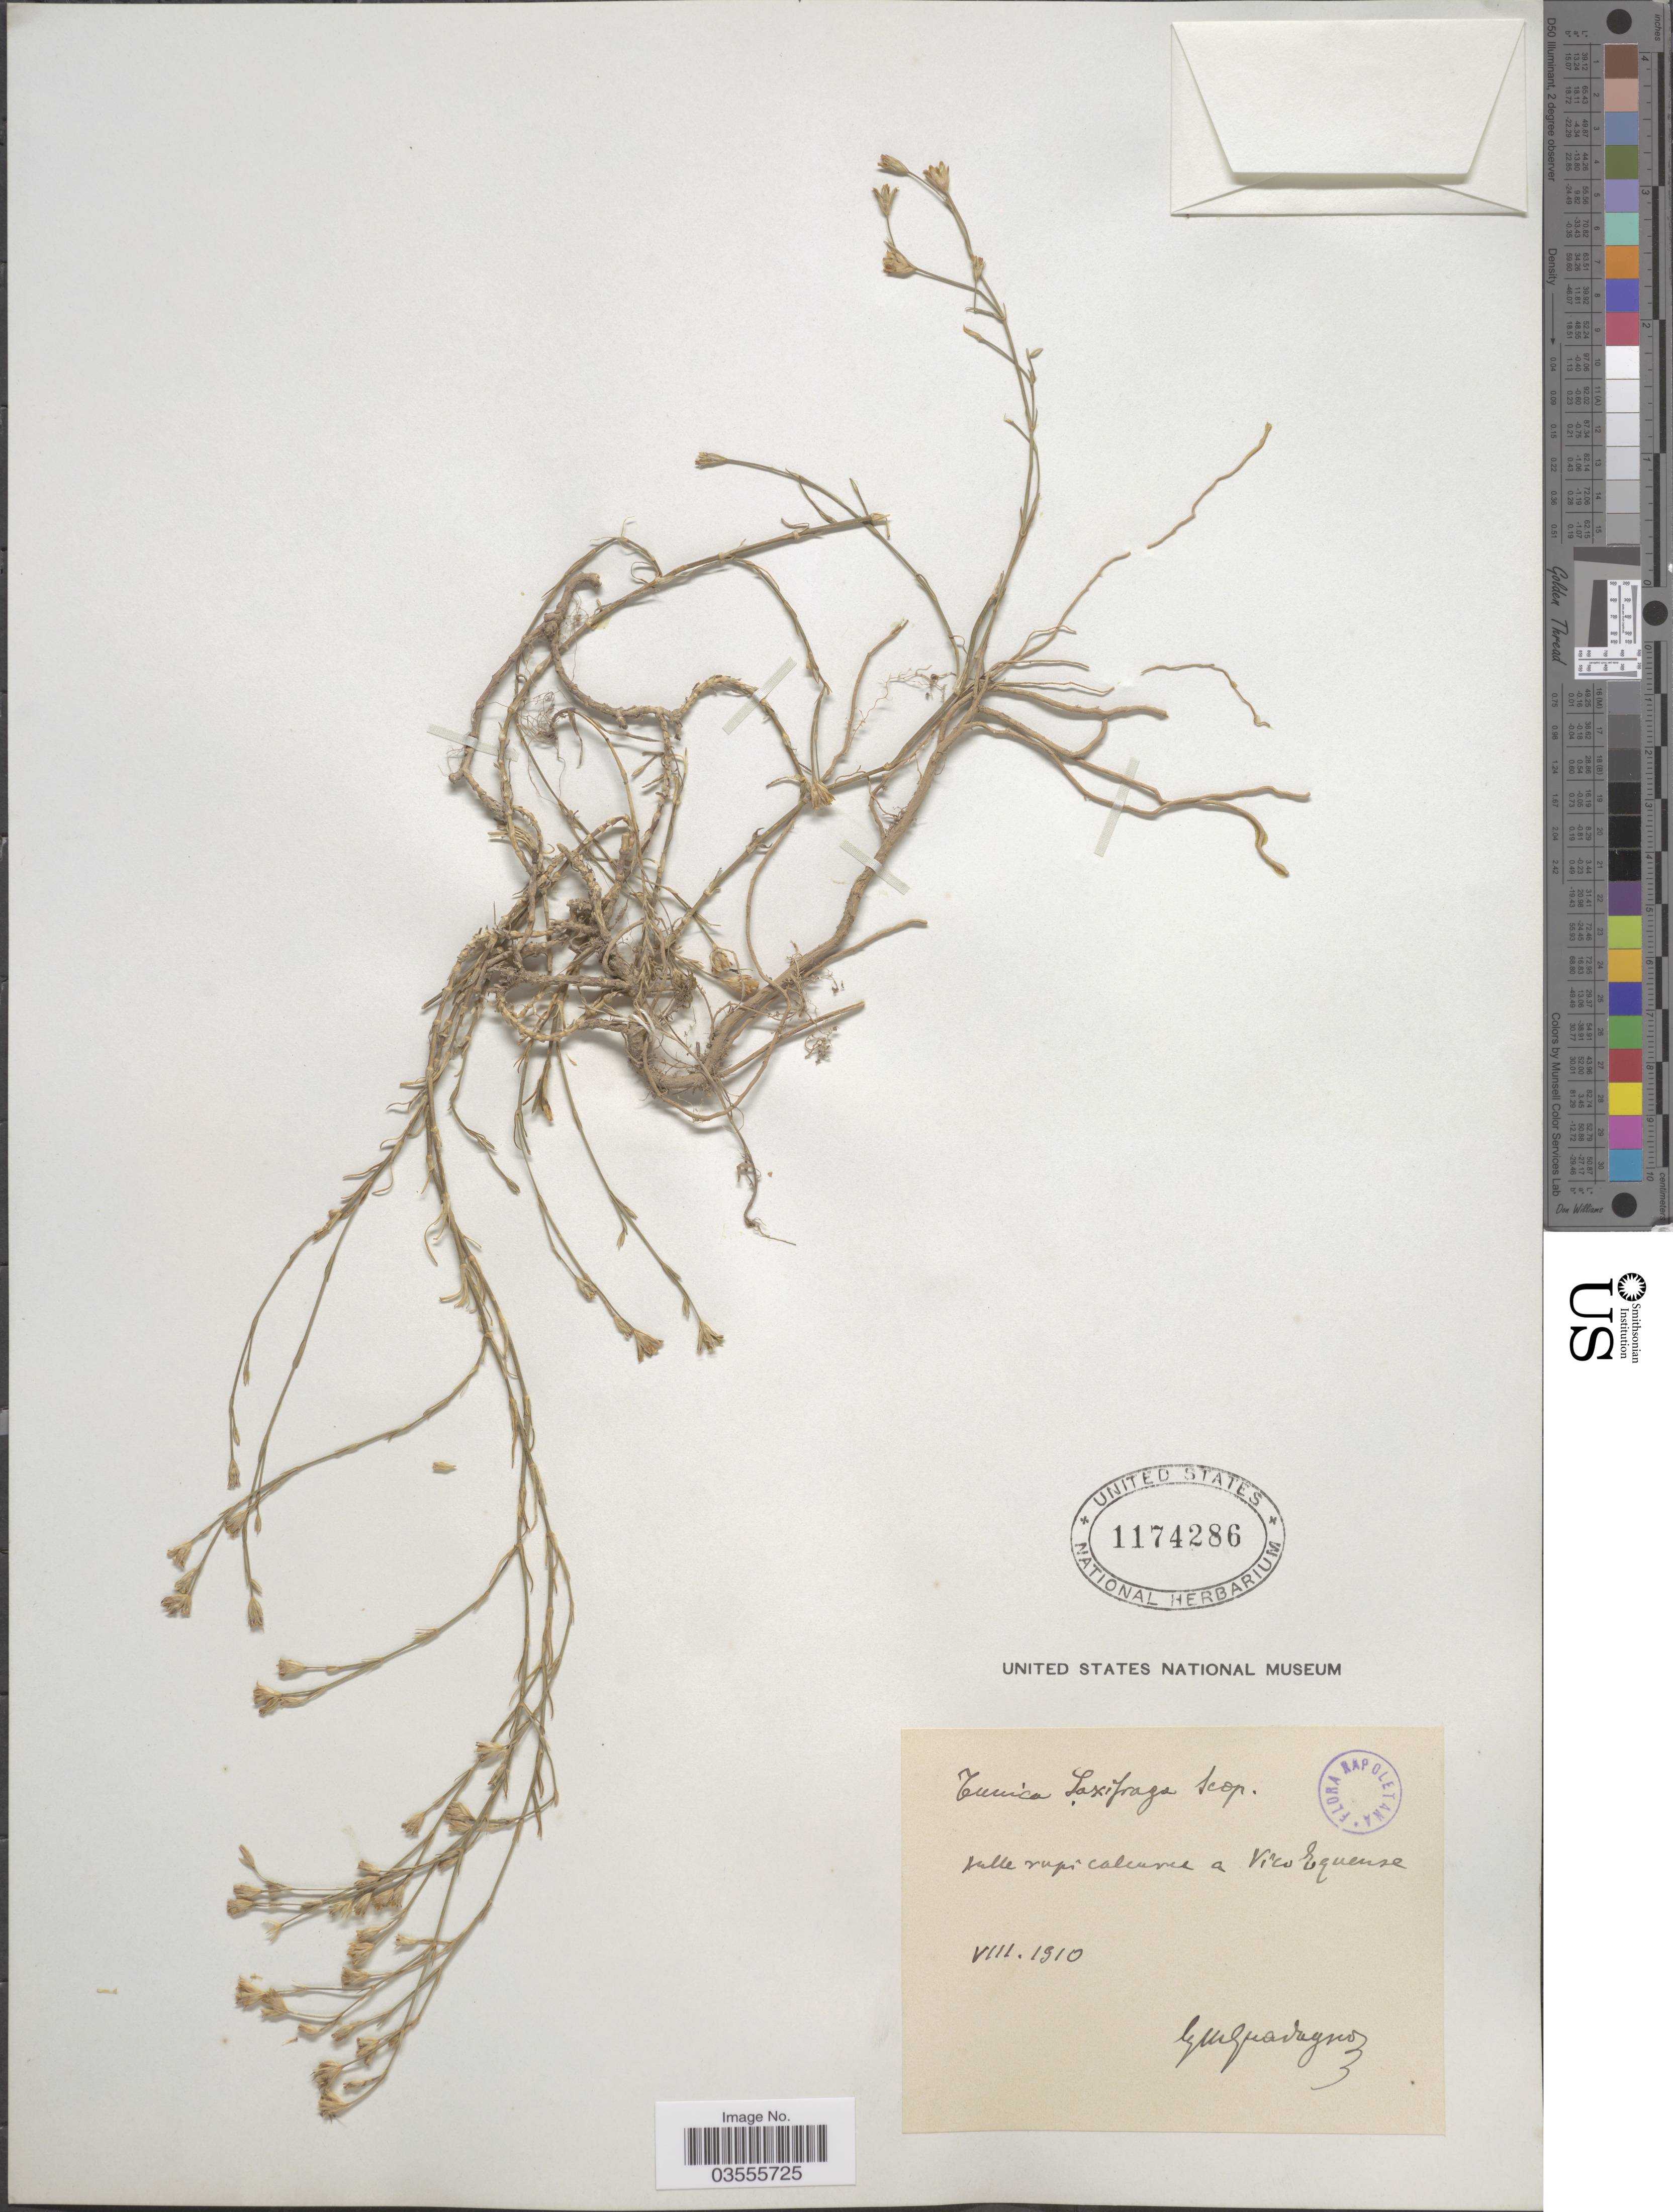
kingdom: Plantae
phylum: Tracheophyta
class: Magnoliopsida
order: Caryophyllales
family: Caryophyllaceae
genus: Petrorhagia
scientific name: Petrorhagia saxifraga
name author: (L.) Link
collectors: G. Guadagno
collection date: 1910-08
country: Italy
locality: Valle rapi calcares a Vico Equense.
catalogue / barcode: US 1174286